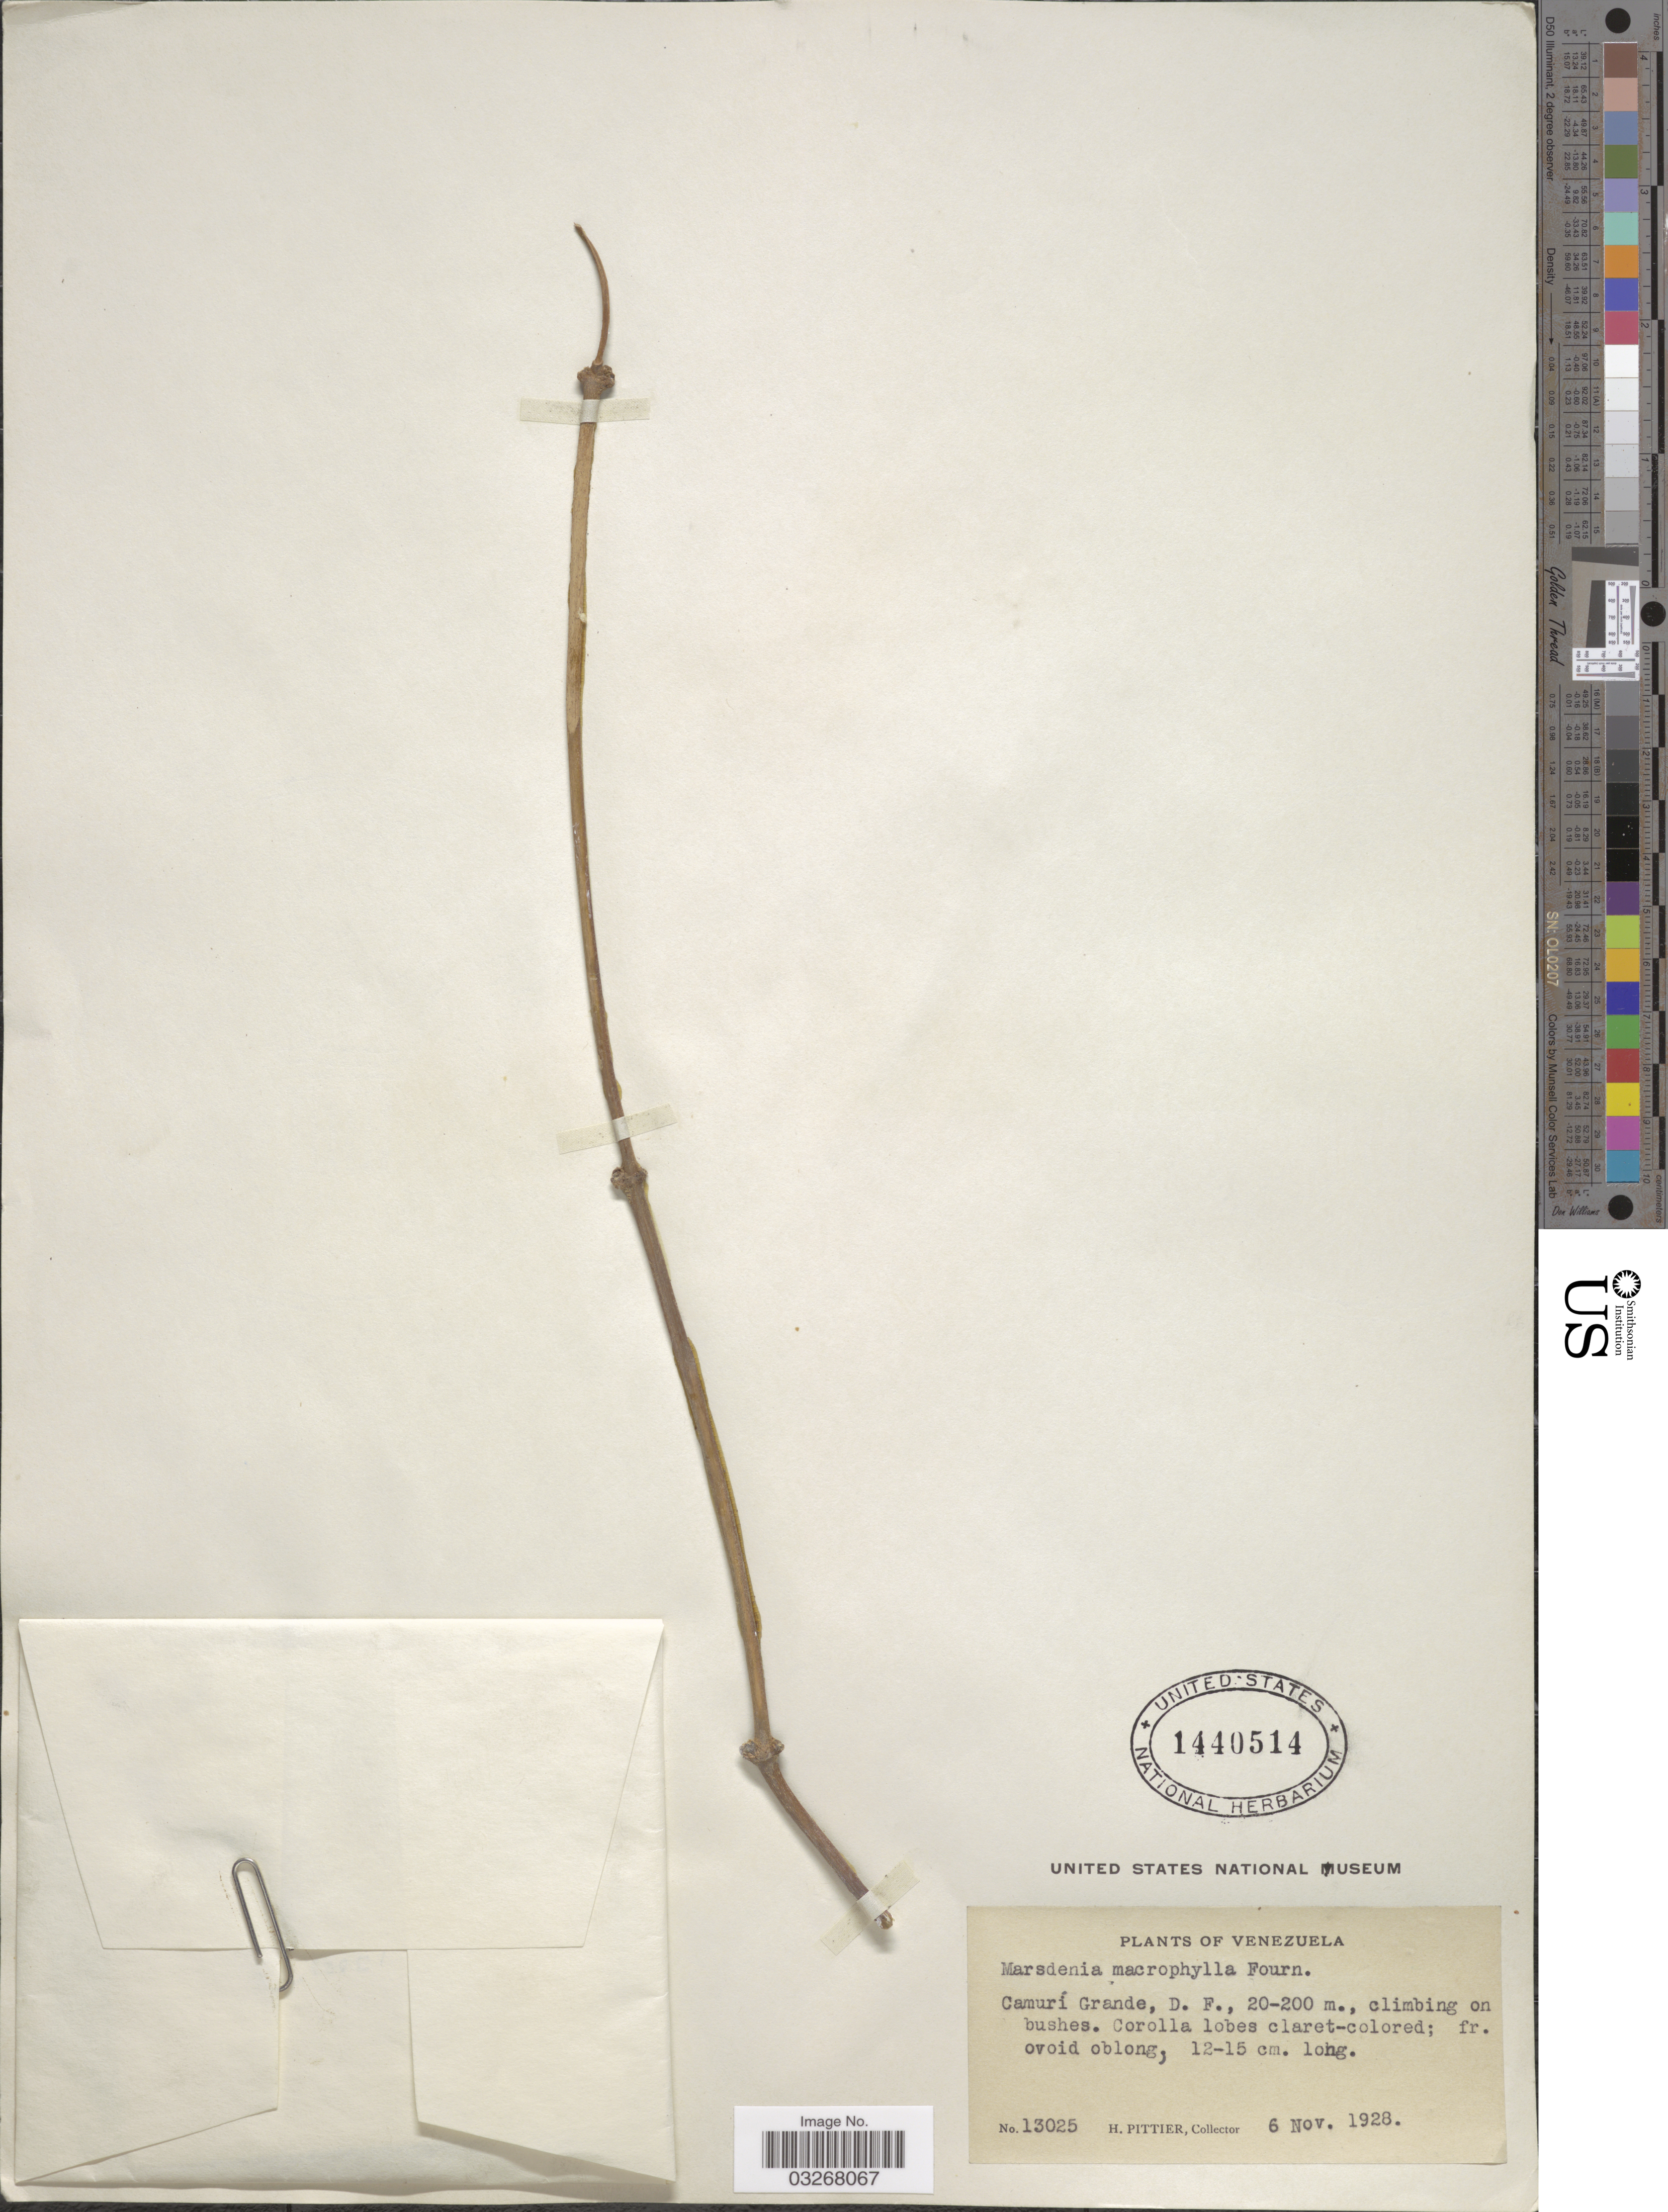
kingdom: Plantae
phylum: Tracheophyta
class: Magnoliopsida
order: Gentianales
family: Apocynaceae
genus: Marsdenia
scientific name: Marsdenia macrophylla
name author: (Humb. & Bonpl. ex Schult.) E. Fourn.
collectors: H. F. Pittier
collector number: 13025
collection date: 1928-11-06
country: Venezuela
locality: Camuri Grande, D.F.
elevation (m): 20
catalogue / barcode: US 1440514